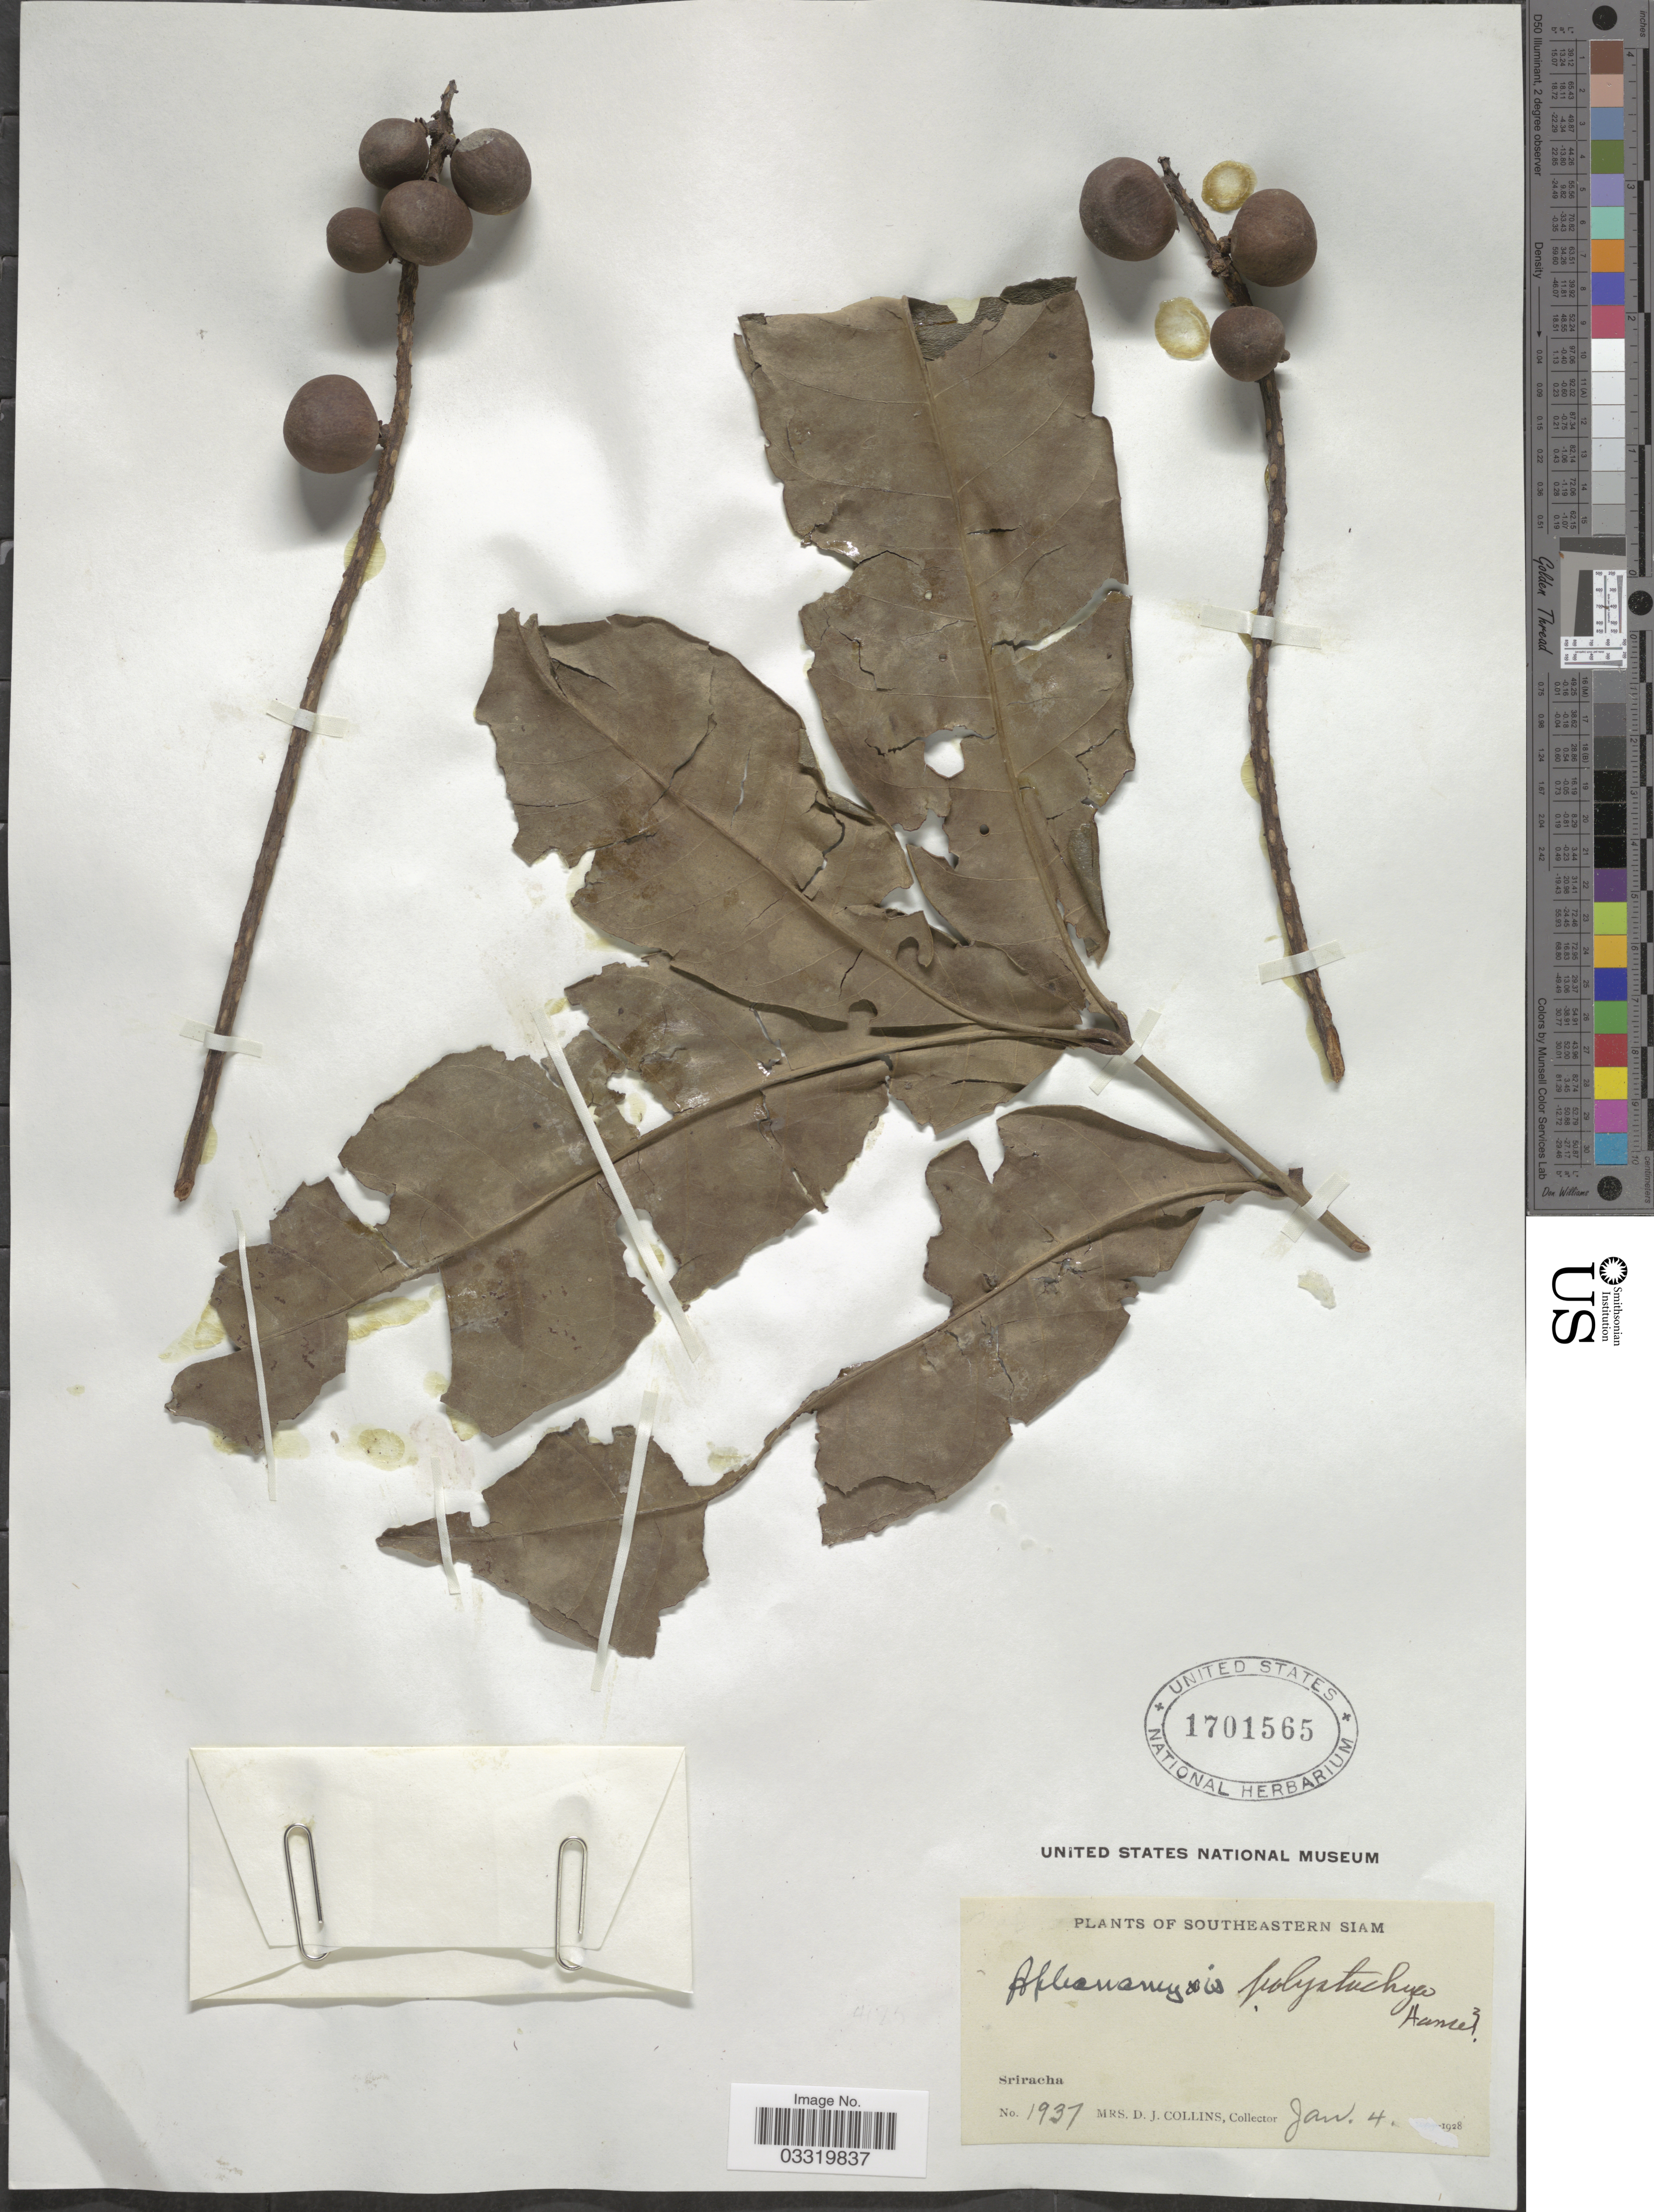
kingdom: Plantae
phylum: Tracheophyta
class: Magnoliopsida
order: Sapindales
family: Meliaceae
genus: Aphanamixis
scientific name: Aphanamixis polystachya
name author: (Wall.) R. Parker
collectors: Mrs. D. J. Collins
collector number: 1937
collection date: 1928-01-04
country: Thailand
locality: Southeastern Siam, Sriracha.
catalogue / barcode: US 1701565